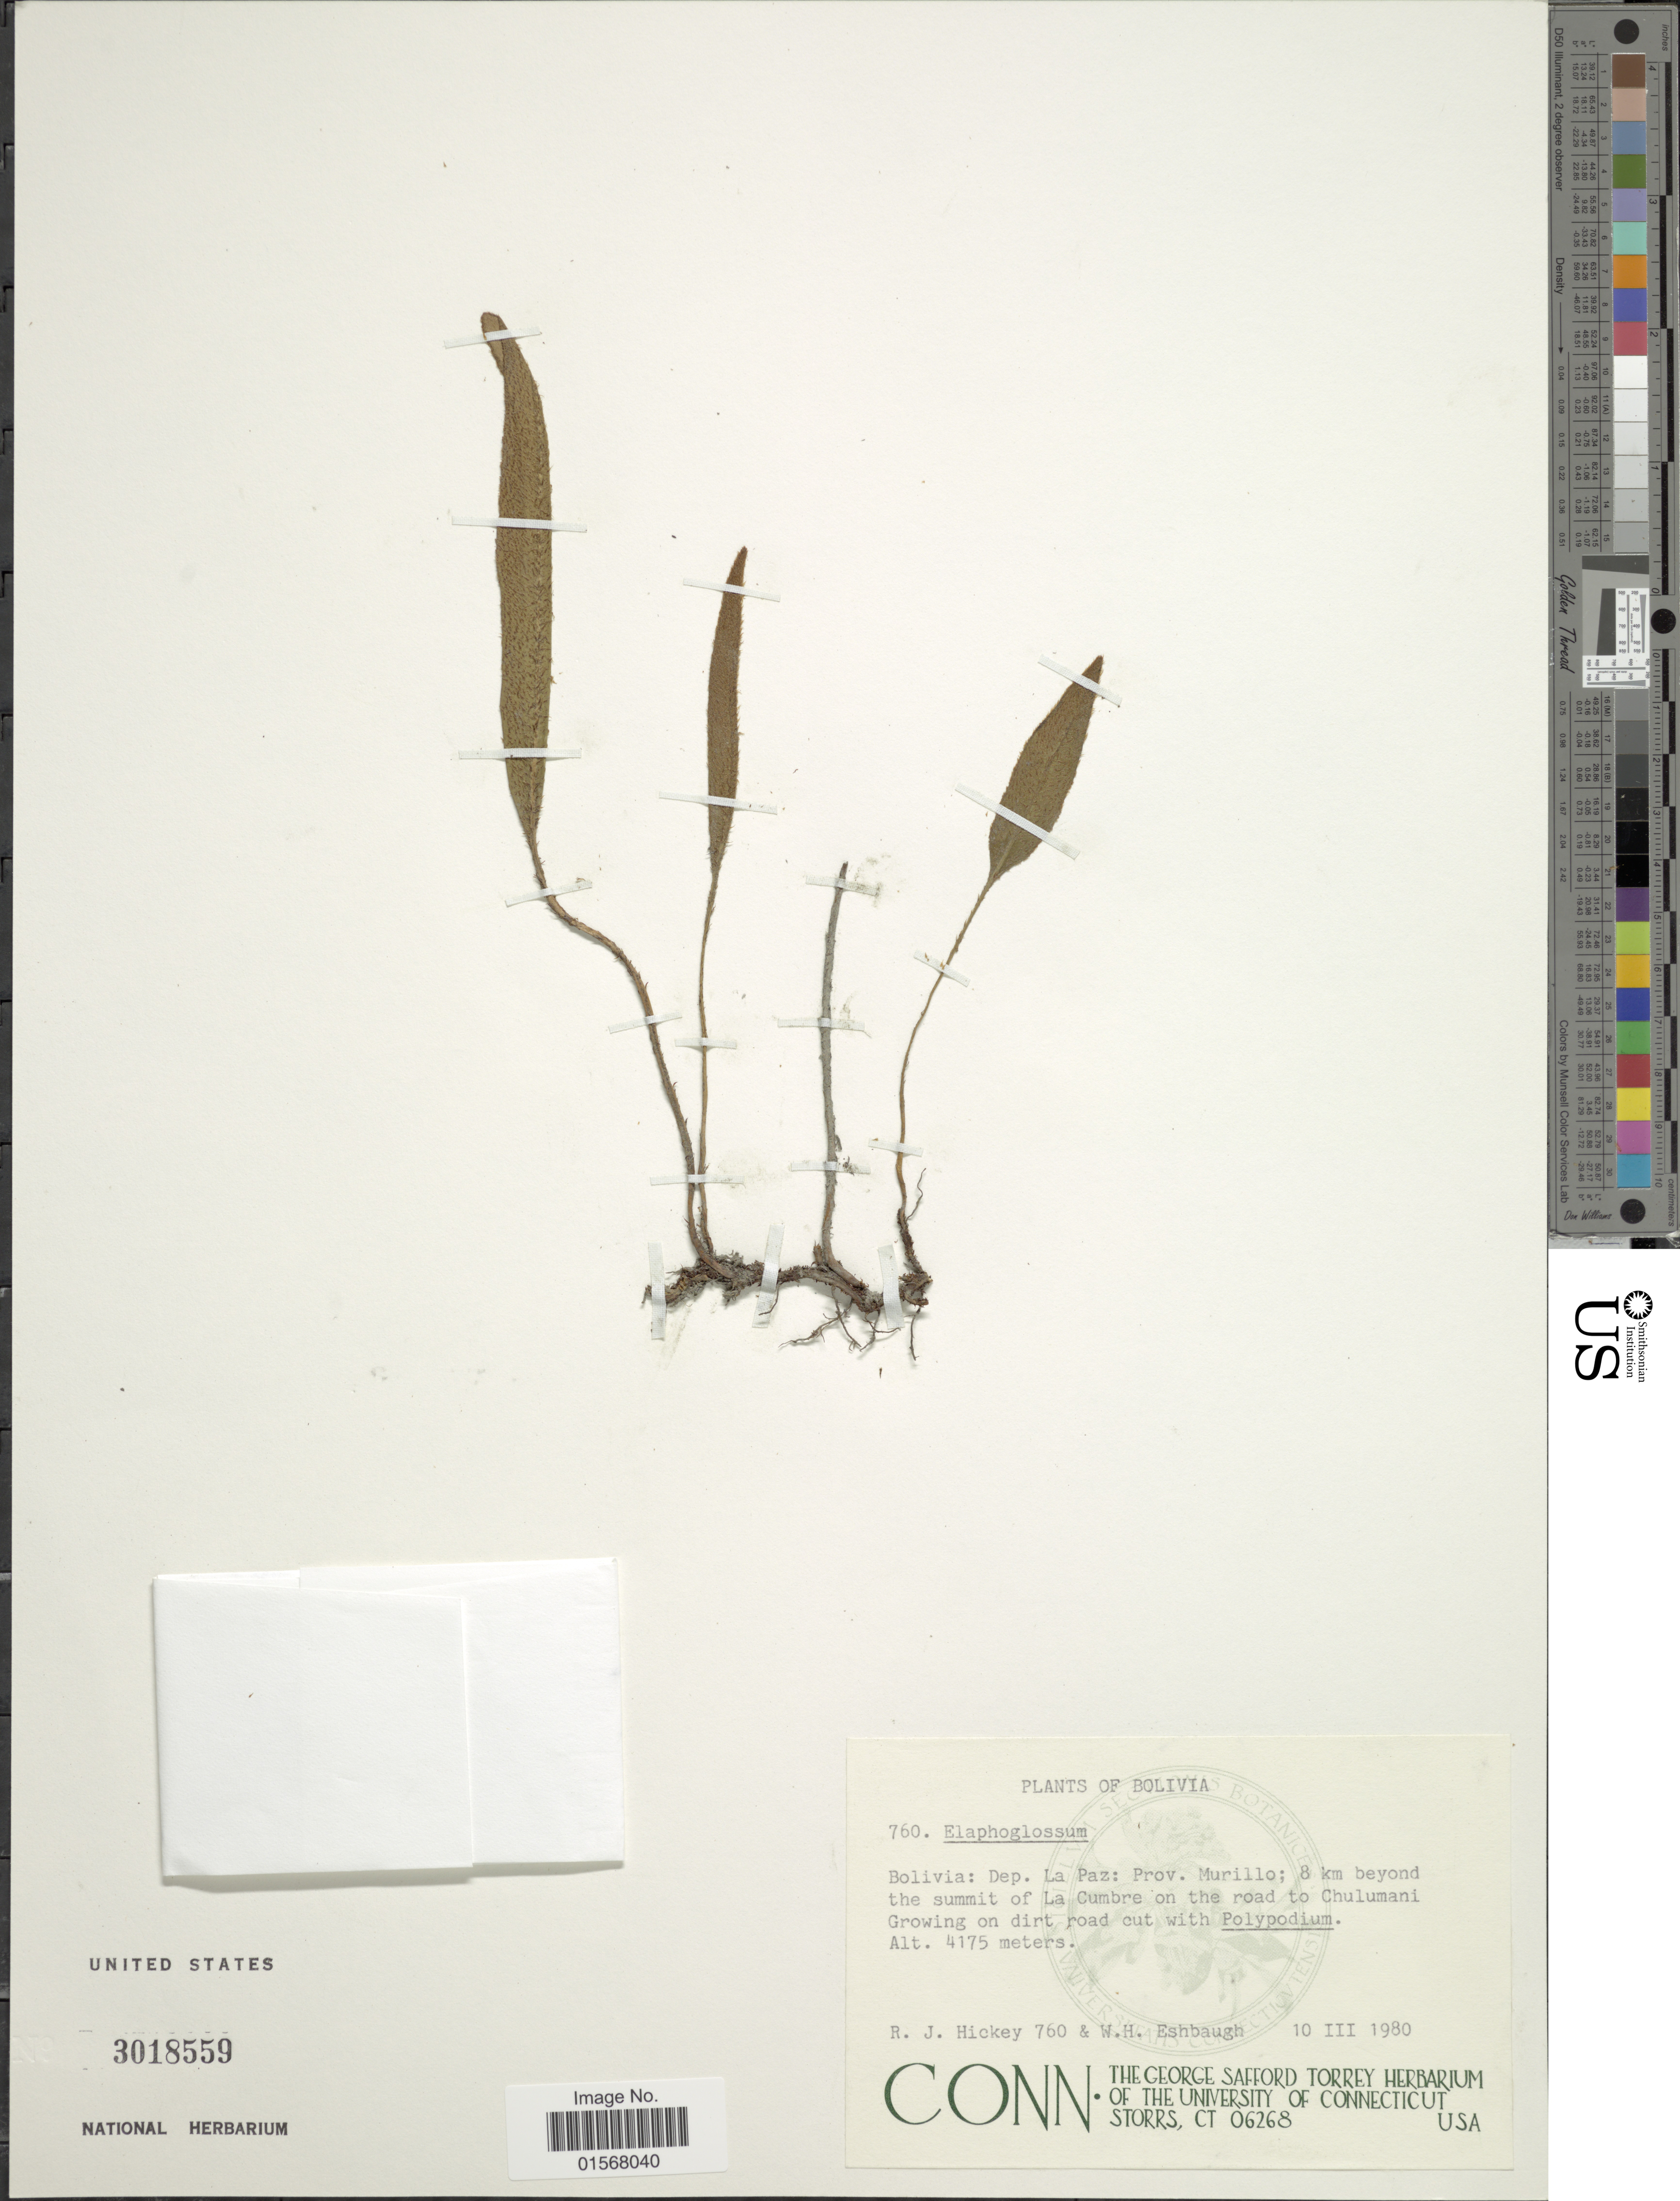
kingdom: Plantae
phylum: Tracheophyta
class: Polypodiopsida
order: Polypodiales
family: Dryopteridaceae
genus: Elaphoglossum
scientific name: Elaphoglossum sp.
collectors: R. J. Hickey & W. Eshbaugh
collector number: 760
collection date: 1980-03-10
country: Bolivia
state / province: La Paz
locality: Bolivia; Dep. La Paz: Prov. Murillo; 8 km beyond the summit of La Cumbre on the road to Chulumani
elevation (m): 4175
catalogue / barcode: US 3018559